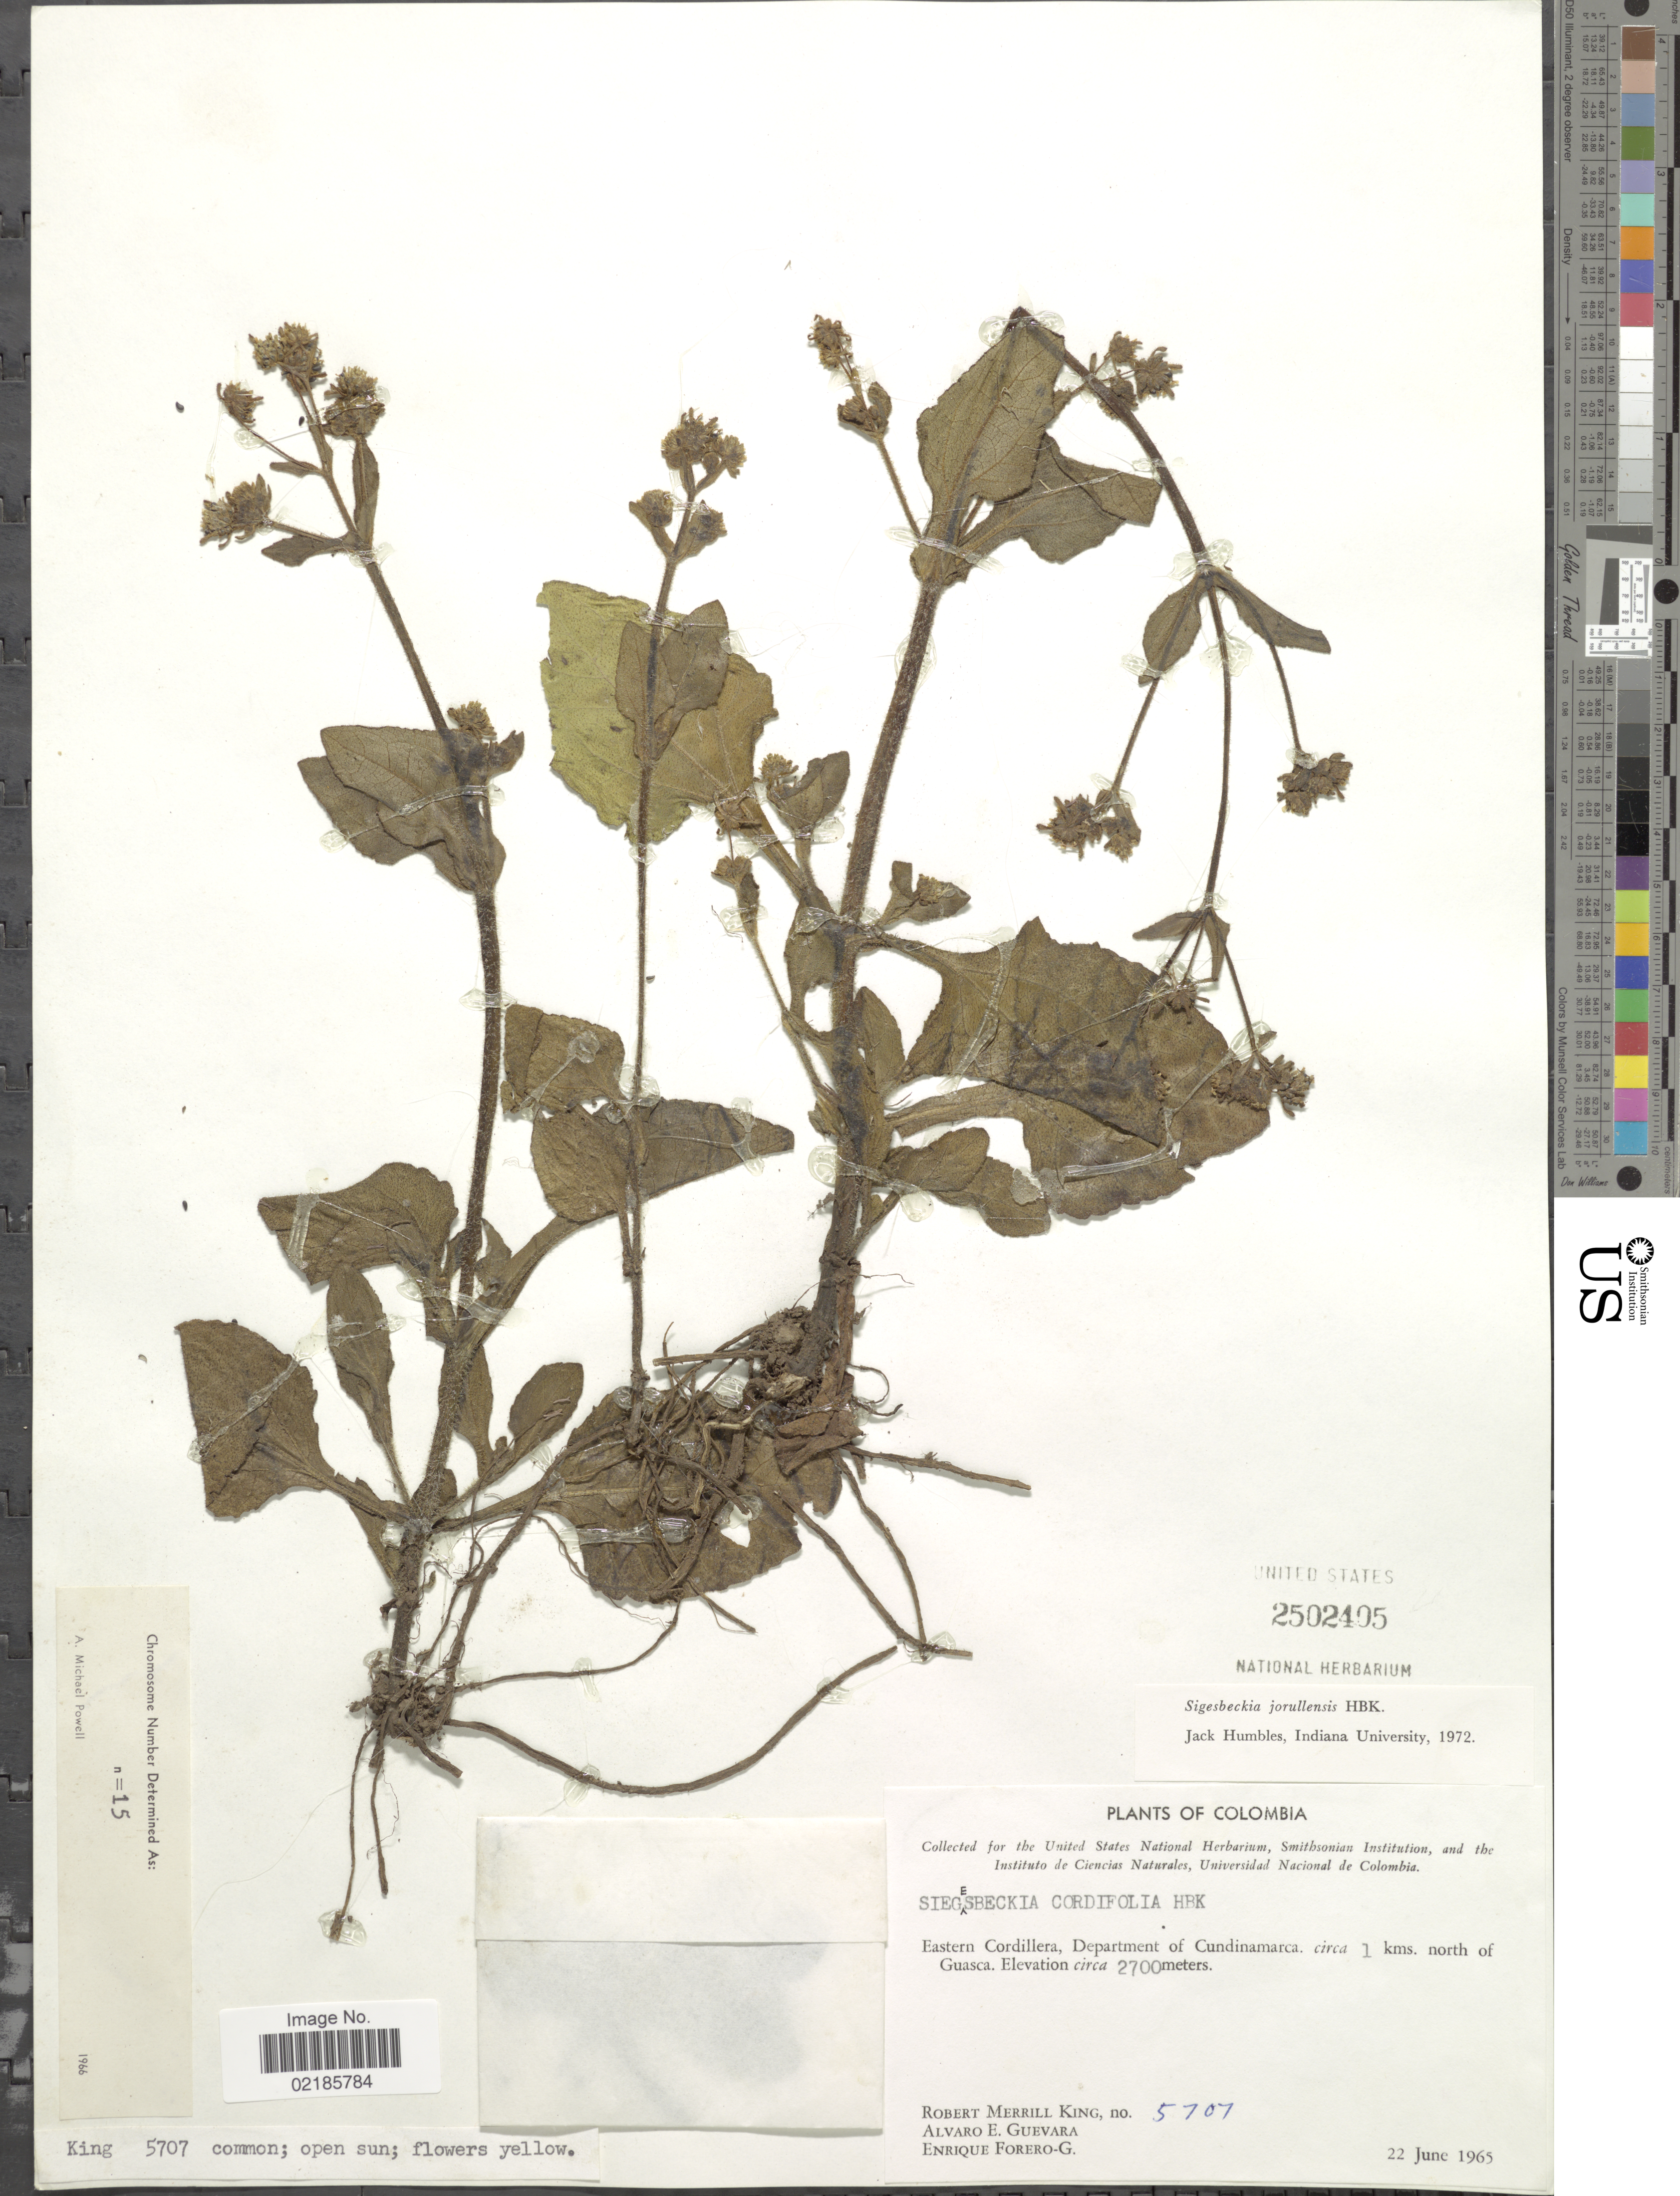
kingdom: Plantae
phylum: Tracheophyta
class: Magnoliopsida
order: Asterales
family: Asteraceae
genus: Sigesbeckia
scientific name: Sigesbeckia jorullensis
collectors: R. M. King, A. E. Guevara & E. Forero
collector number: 5707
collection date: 1965-06-22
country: Colombia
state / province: Cundinamarca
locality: Eastern Cordillera, circa 1 kms. north of Guasca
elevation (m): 2700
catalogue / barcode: US 2502405